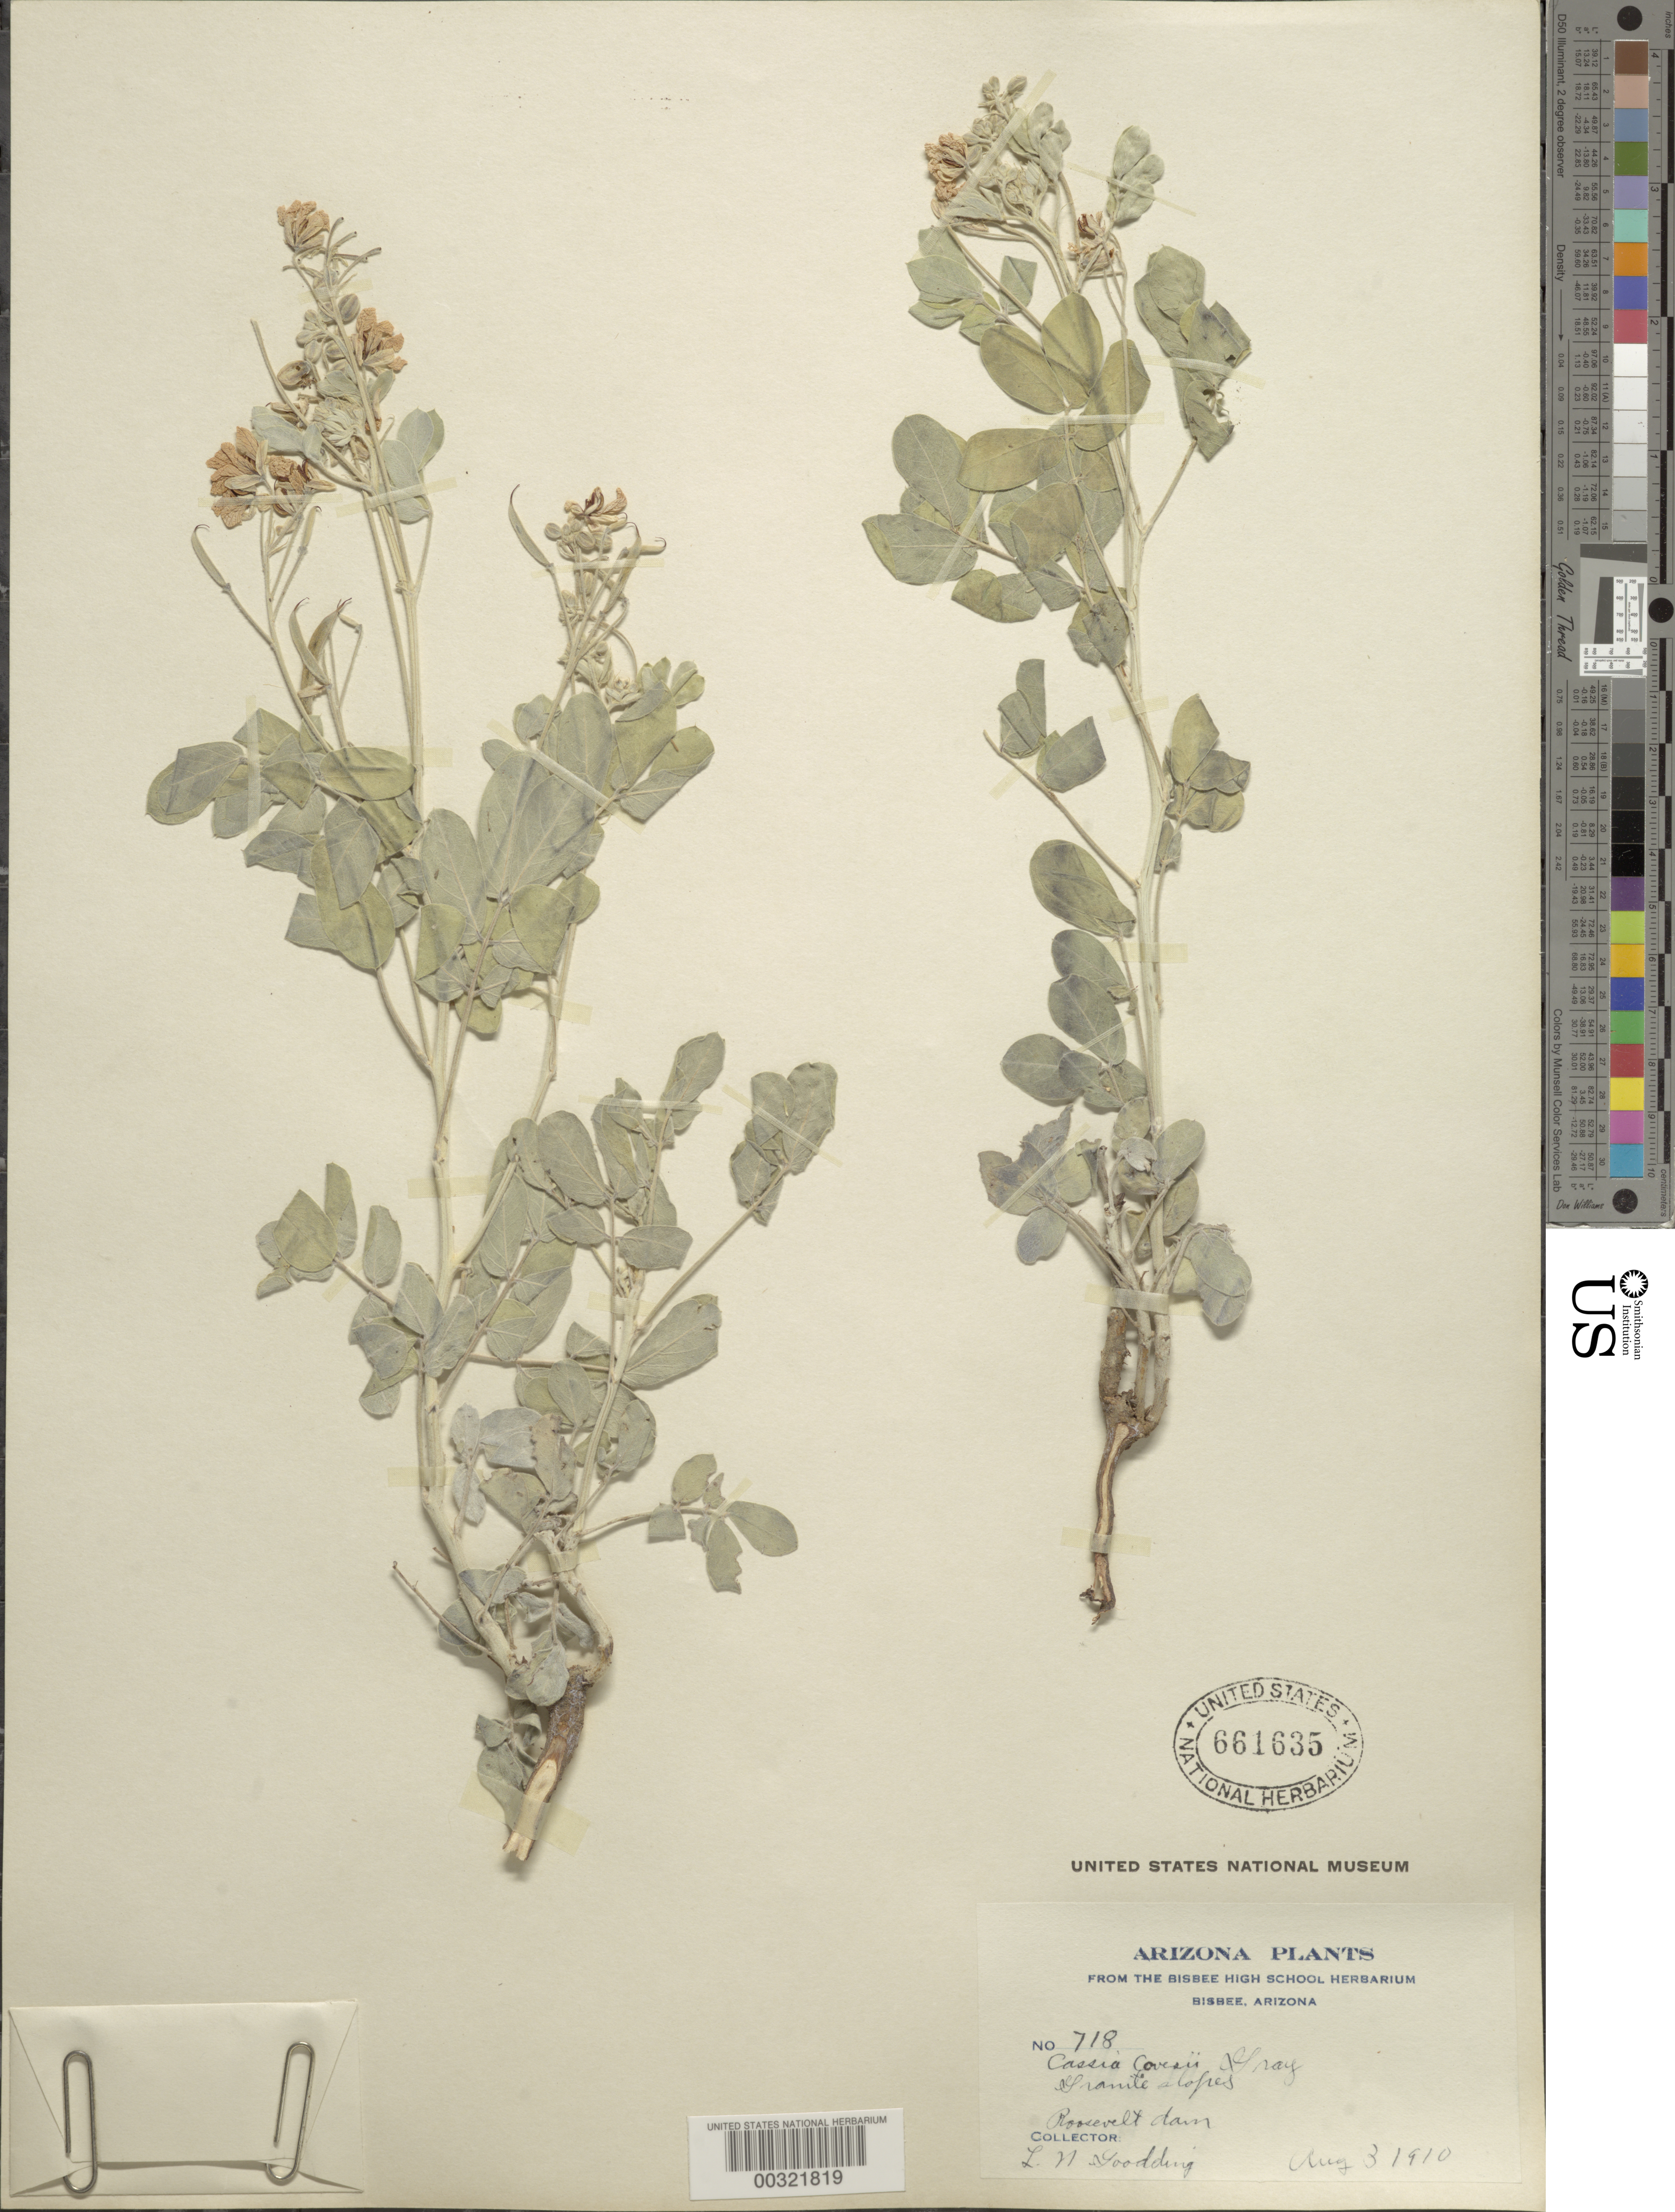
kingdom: Plantae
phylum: Tracheophyta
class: Magnoliopsida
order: Fabales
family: Fabaceae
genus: Senna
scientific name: Senna covesii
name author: (A. Gray) H.S. Irwin & Barneby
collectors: L. N. Goodding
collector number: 718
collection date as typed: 03 Aug 1910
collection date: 1910-08-03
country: United States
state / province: Arizona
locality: Roosevelt dam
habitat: Granite slopes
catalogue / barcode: US 661635